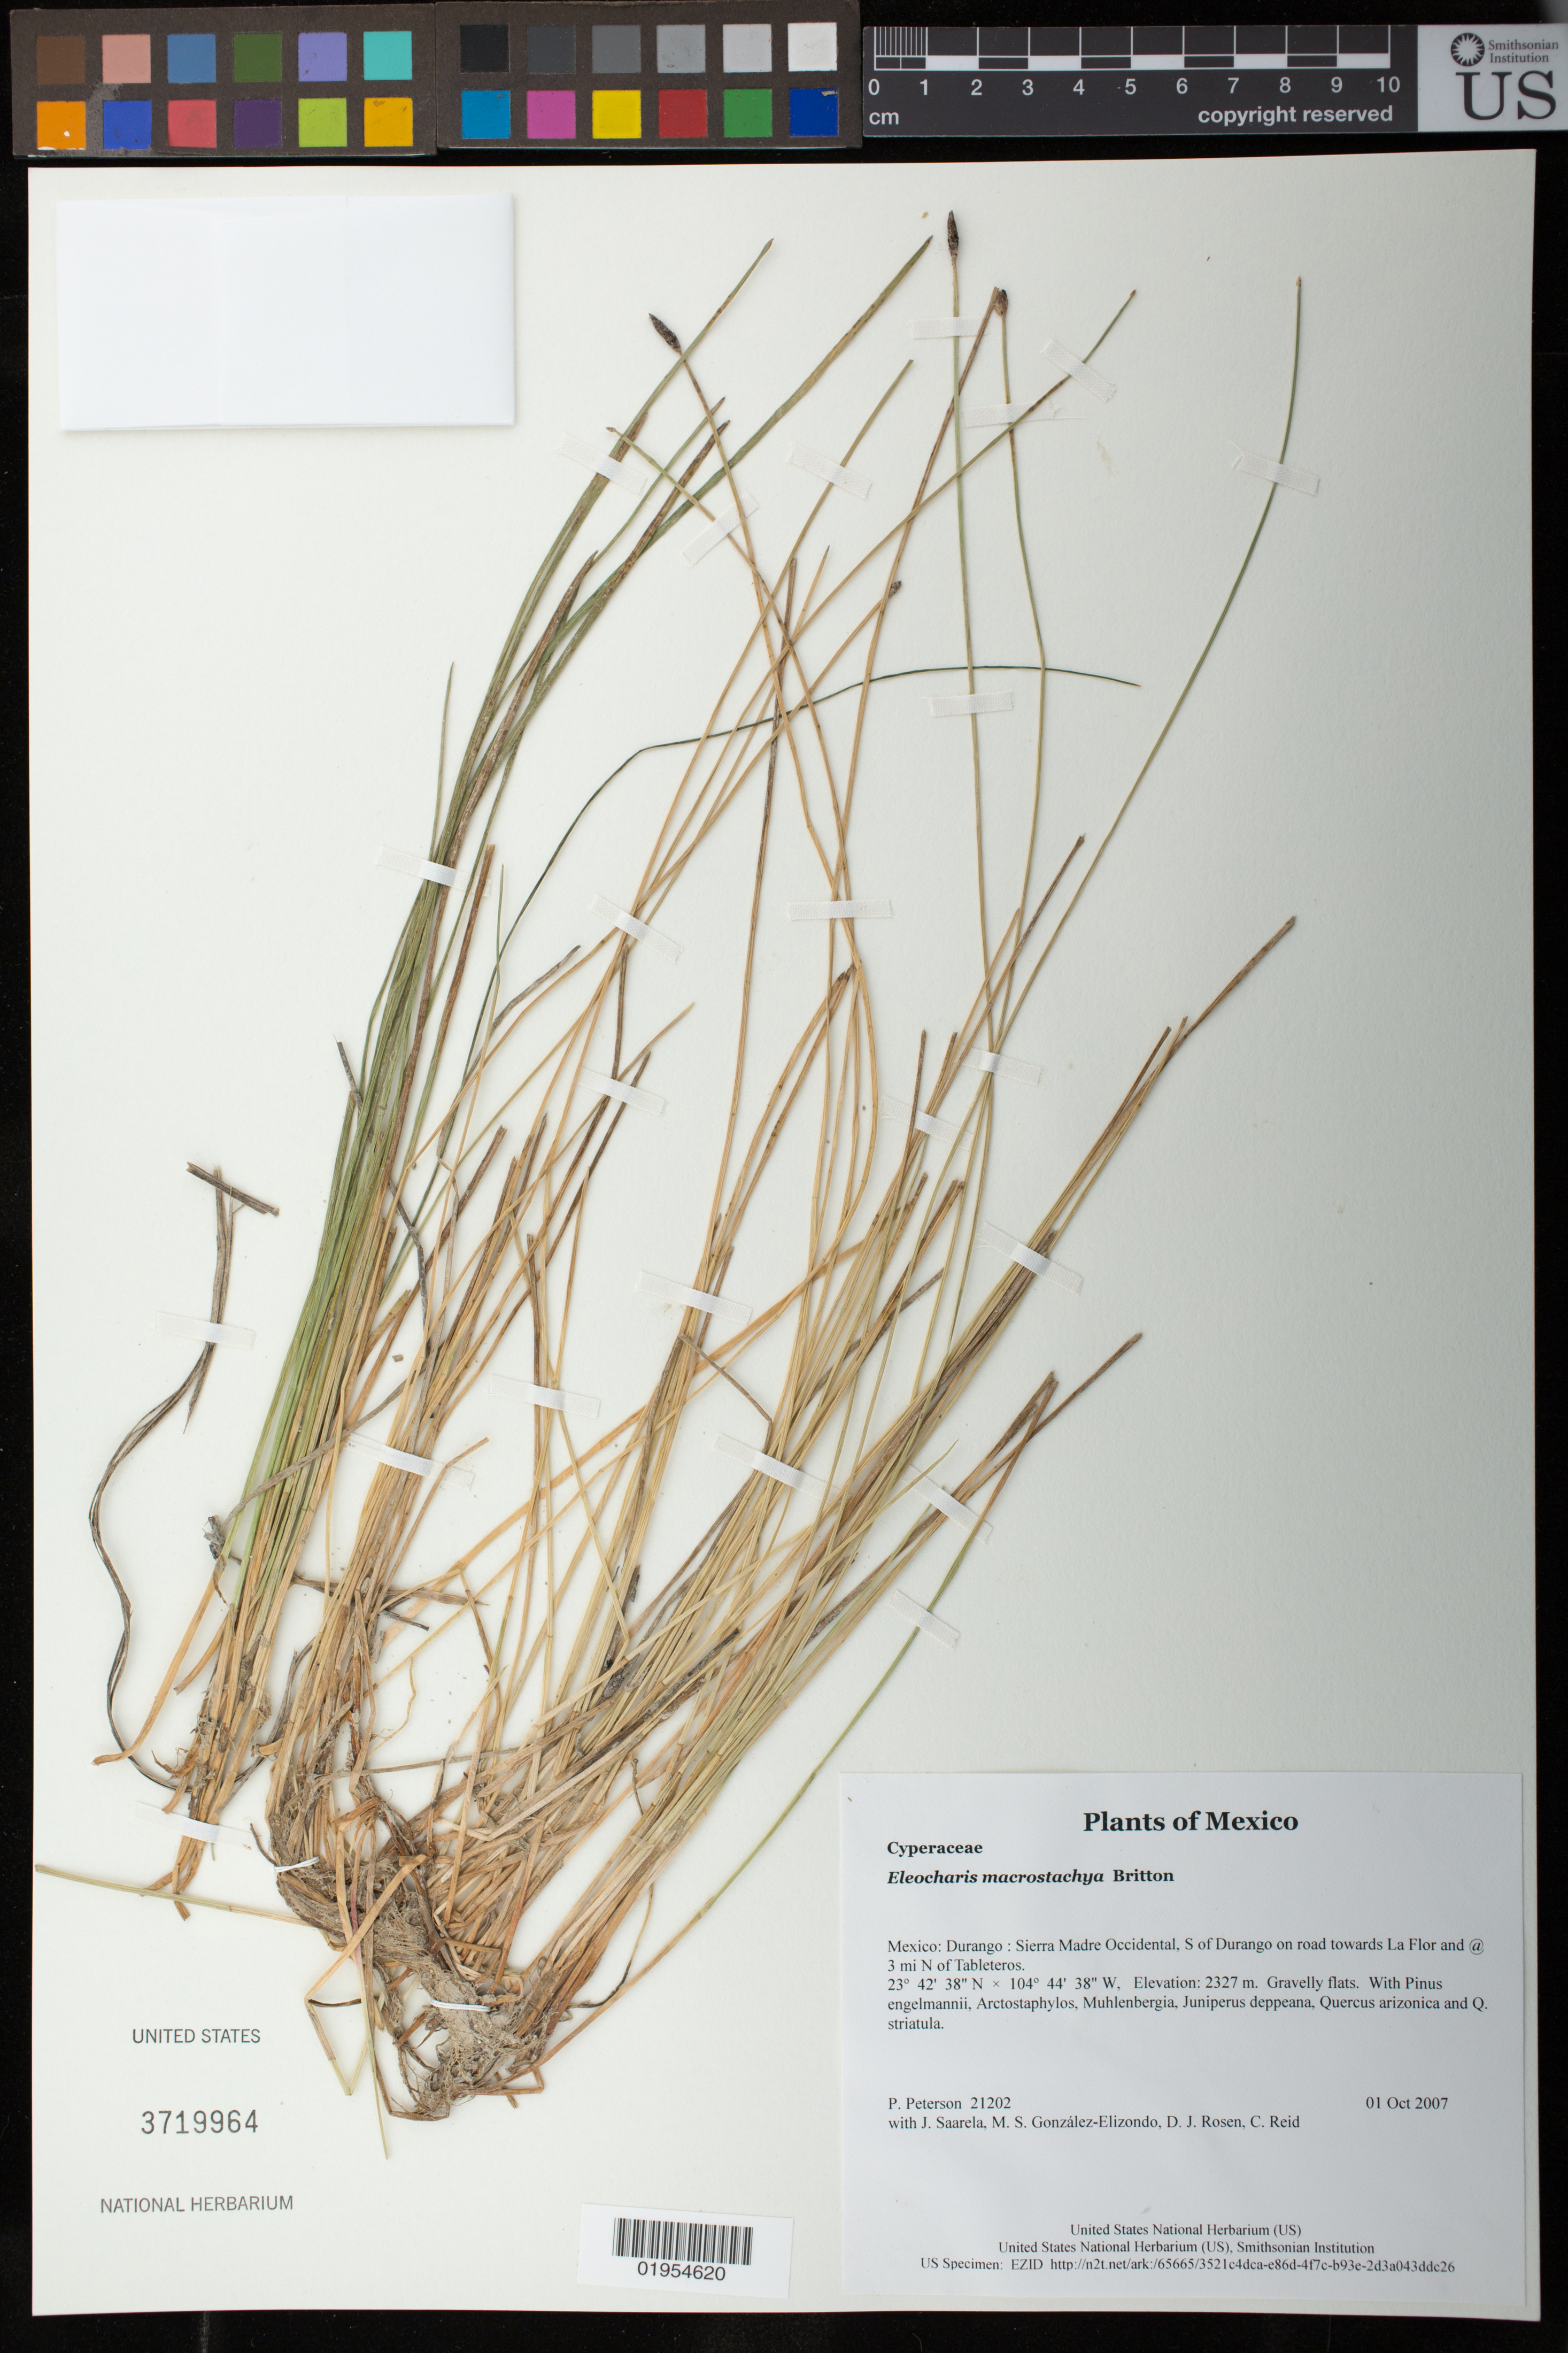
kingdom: Plantae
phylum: Tracheophyta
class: Liliopsida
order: Poales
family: Cyperaceae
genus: Eleocharis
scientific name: Eleocharis macrostachya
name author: Britton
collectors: P. M. Peterson, J. Saarela, M. S. González-Elizondo, D. J. Rosen & C. Reid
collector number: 21202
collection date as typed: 01 Oct 2007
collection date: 2007-10-01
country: Mexico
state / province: Durango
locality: Sierra Madre Occidental, S of Durango on road towards La Flor and @ 3 mi N of Tableteros.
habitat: Gravelly flats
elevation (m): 2327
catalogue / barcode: US 3719964